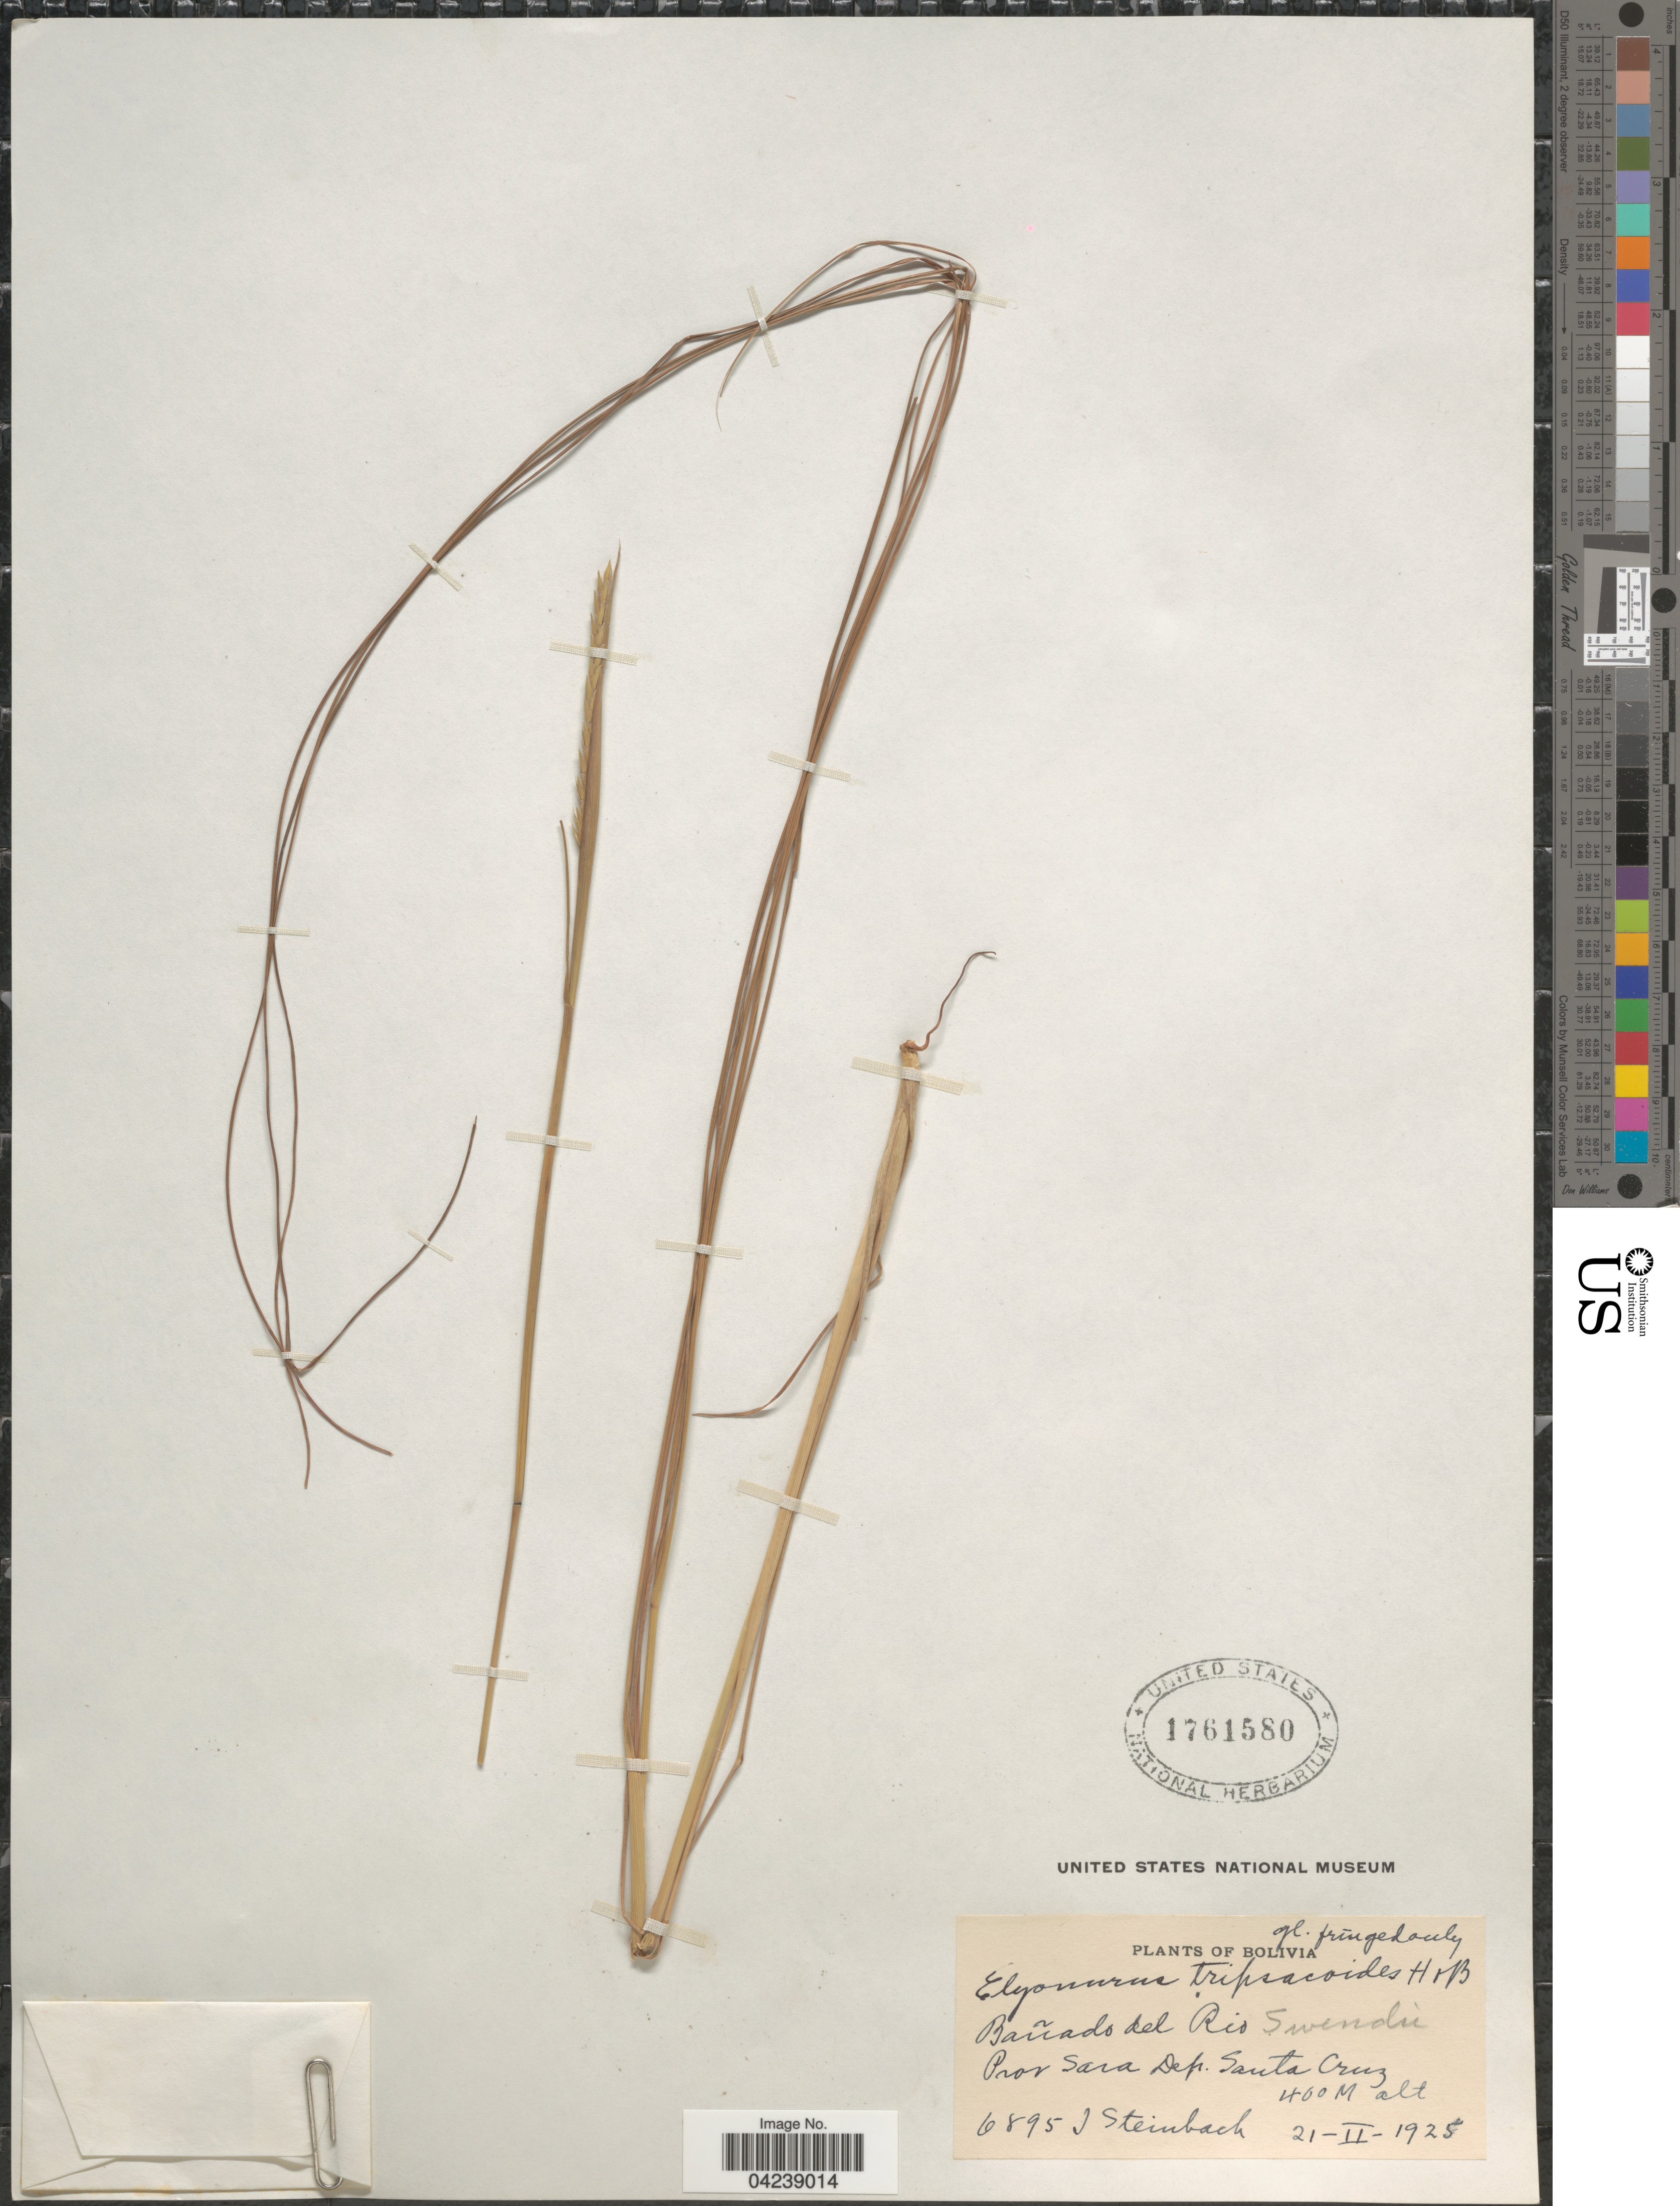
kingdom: Plantae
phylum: Tracheophyta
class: Liliopsida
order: Poales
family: Poaceae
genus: Elionurus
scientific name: Elionurus muticus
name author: (Spreng.) Kuntze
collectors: J. Steinbach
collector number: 6895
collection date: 1925-02-21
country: Bolivia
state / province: Santa Cruz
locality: Bañados del Rio Surutí. Prov. Sara. Dep. Santa Cruz.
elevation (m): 400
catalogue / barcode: US 1761580